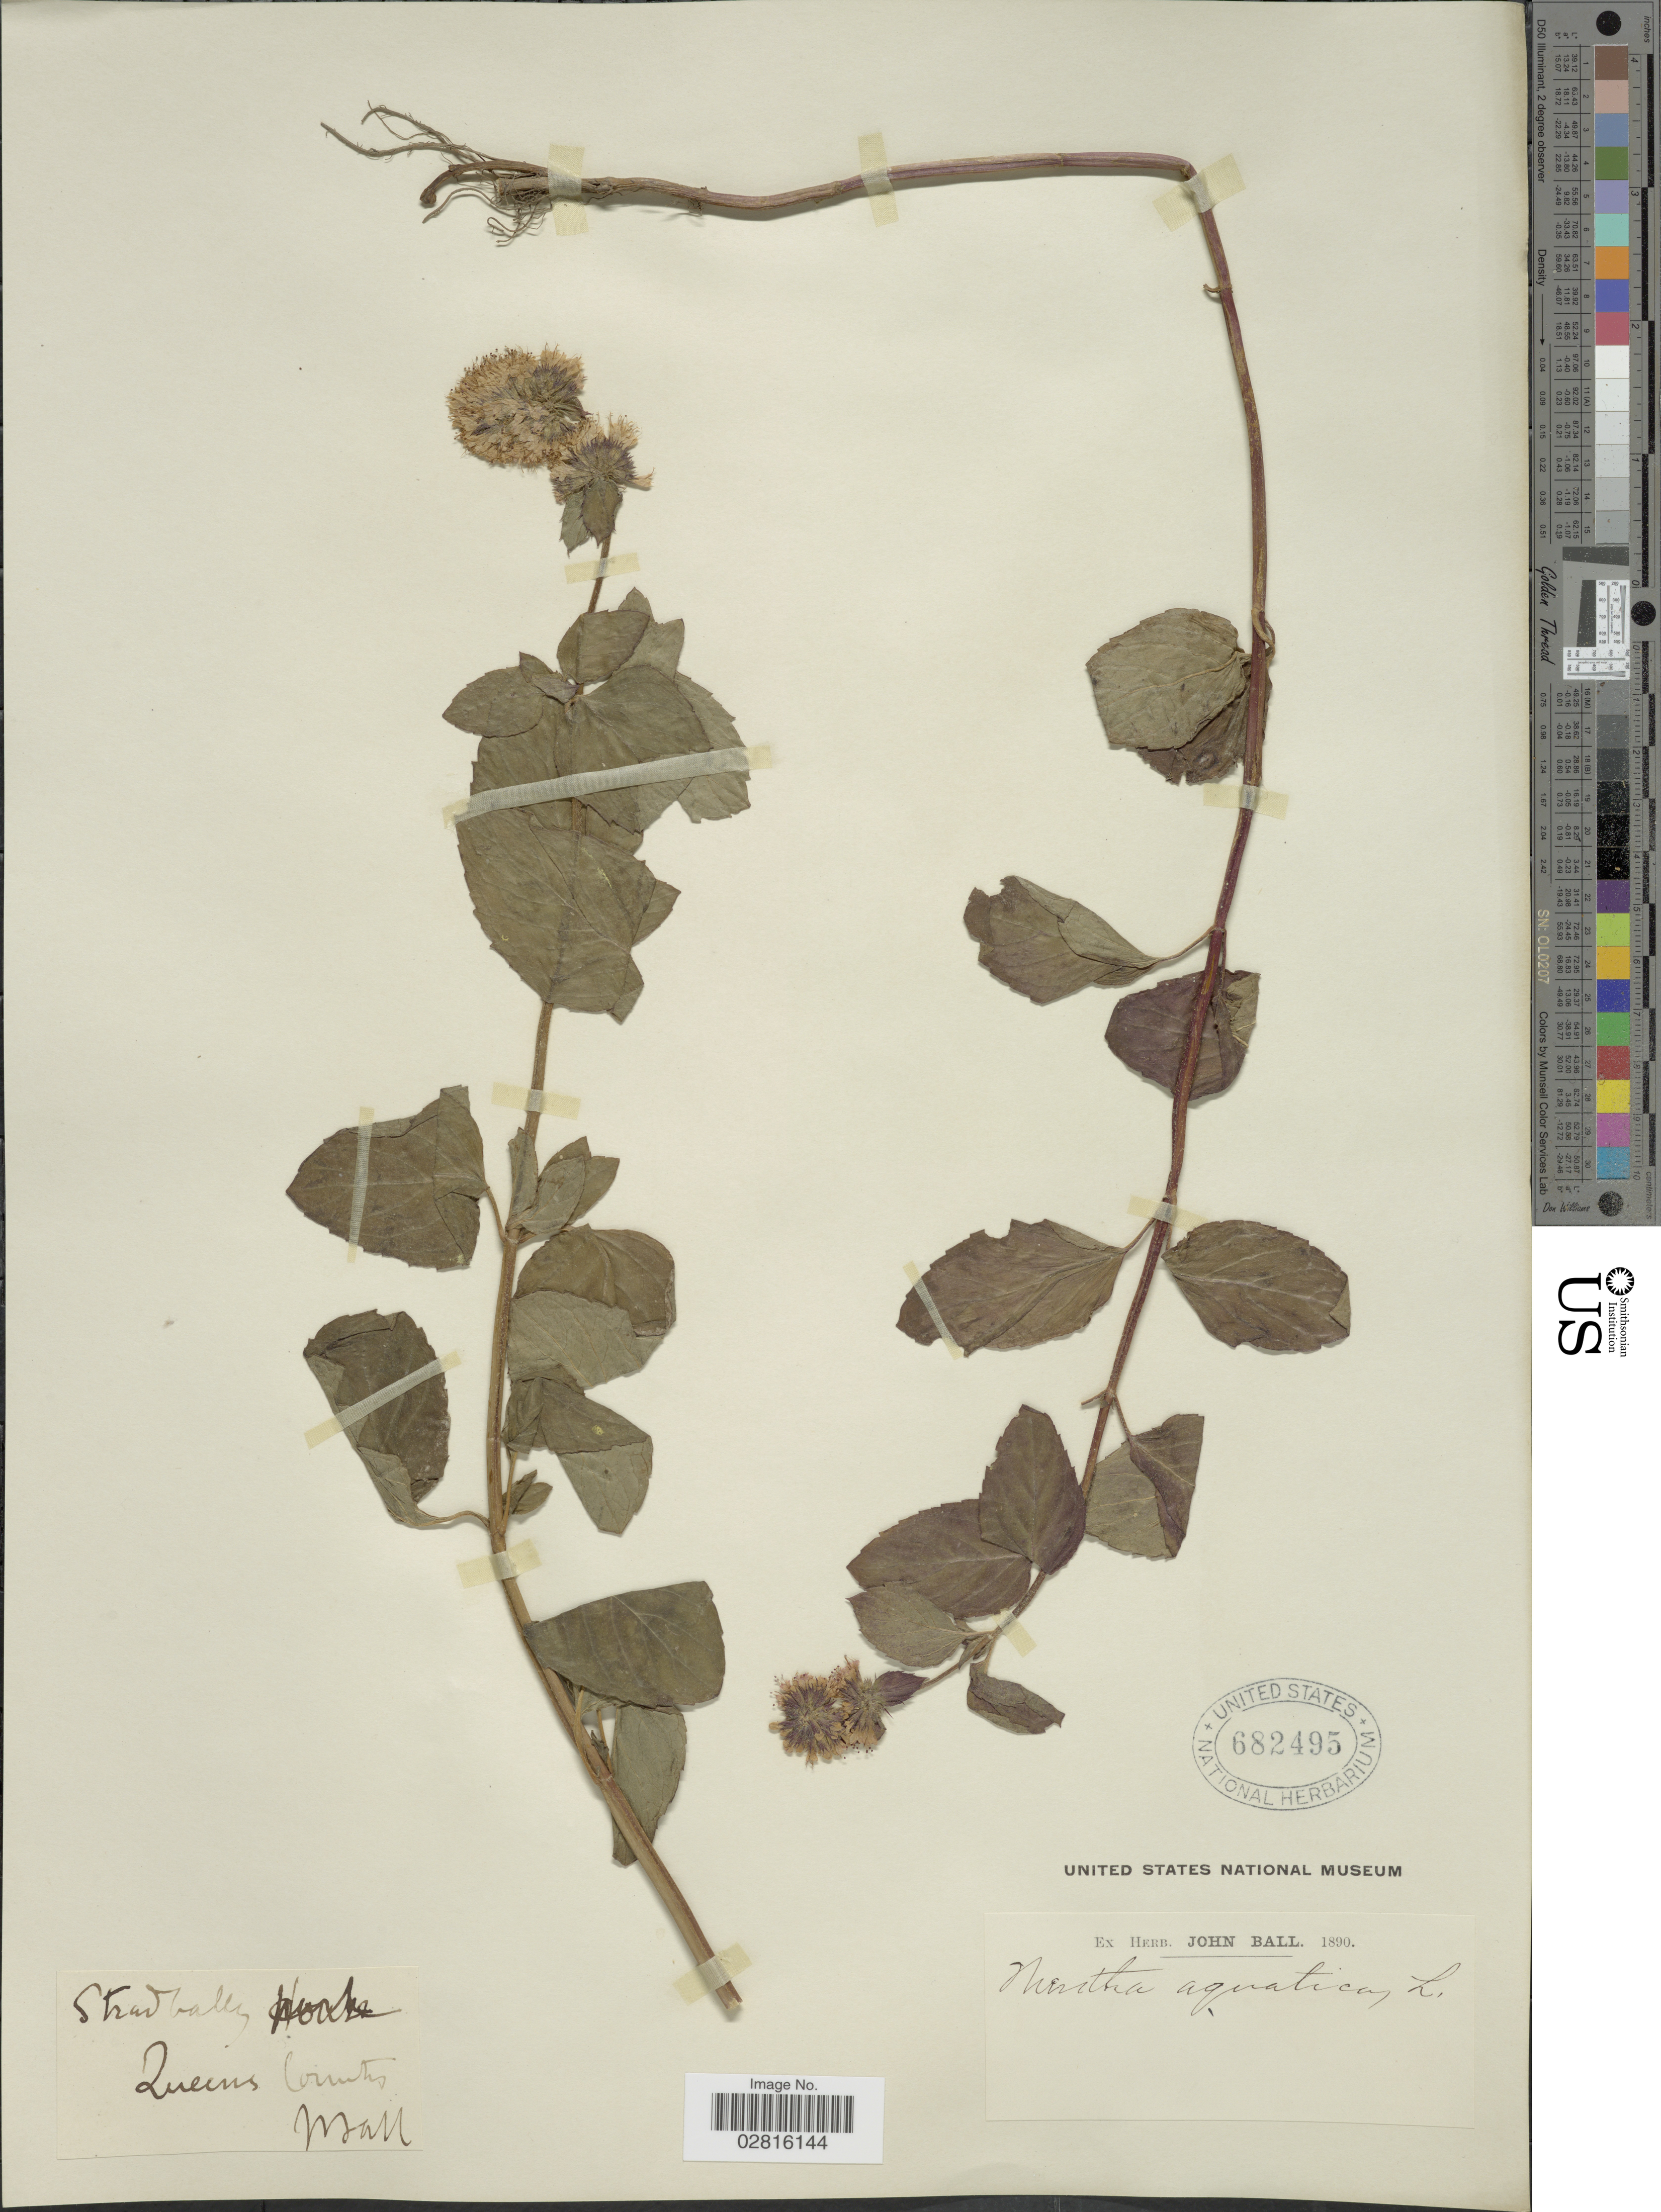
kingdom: Plantae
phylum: Tracheophyta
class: Magnoliopsida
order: Lamiales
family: Lamiaceae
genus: Mentha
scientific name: Mentha aquatica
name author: L.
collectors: J. Ball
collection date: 1890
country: Ireland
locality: Queens County.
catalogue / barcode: US 682495